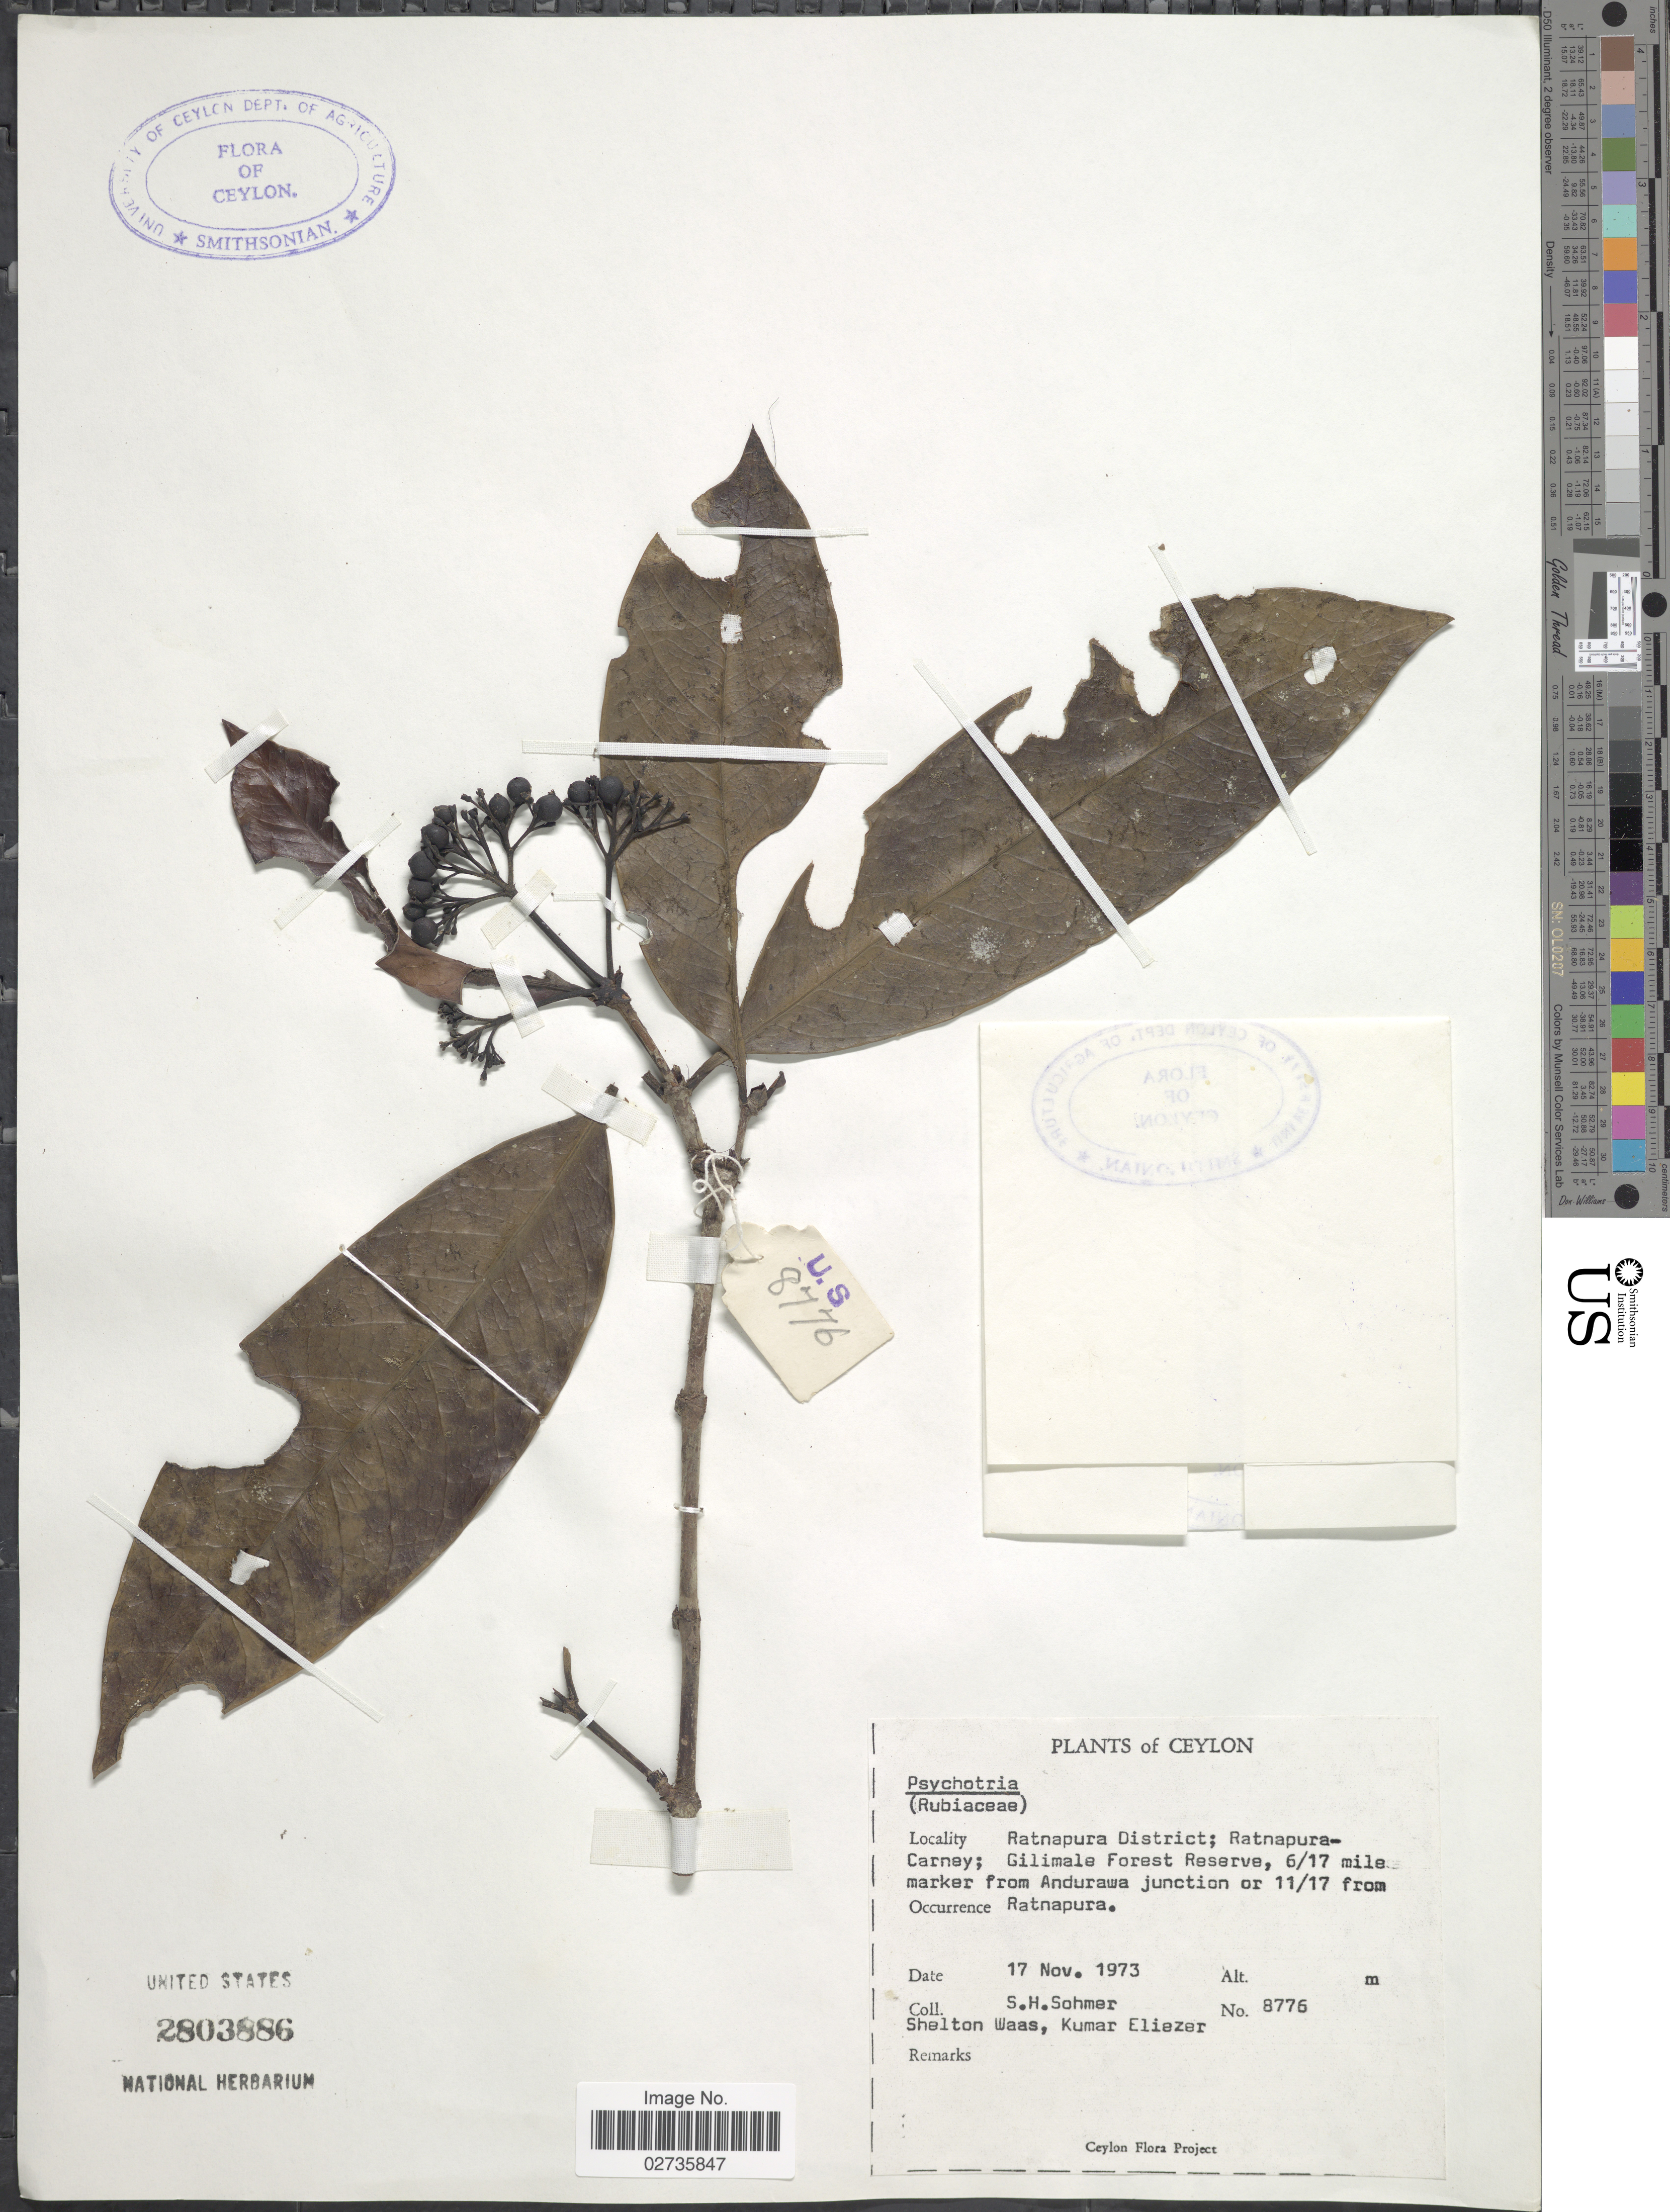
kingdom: Plantae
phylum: Tracheophyta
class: Magnoliopsida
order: Gentianales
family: Rubiaceae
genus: Psychotria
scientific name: Psychotria sp.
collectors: S. H. Sohmer, S. Waas & K. Eliezer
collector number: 8776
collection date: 1973-11-17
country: Sri Lanka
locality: Ceylon; Ratnapura District; Ratnapura-Carney; Gilimale Forest Reserve, 6/17 mile marker from Andurawa junction or 11/17 from Ratnapura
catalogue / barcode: US 2803886